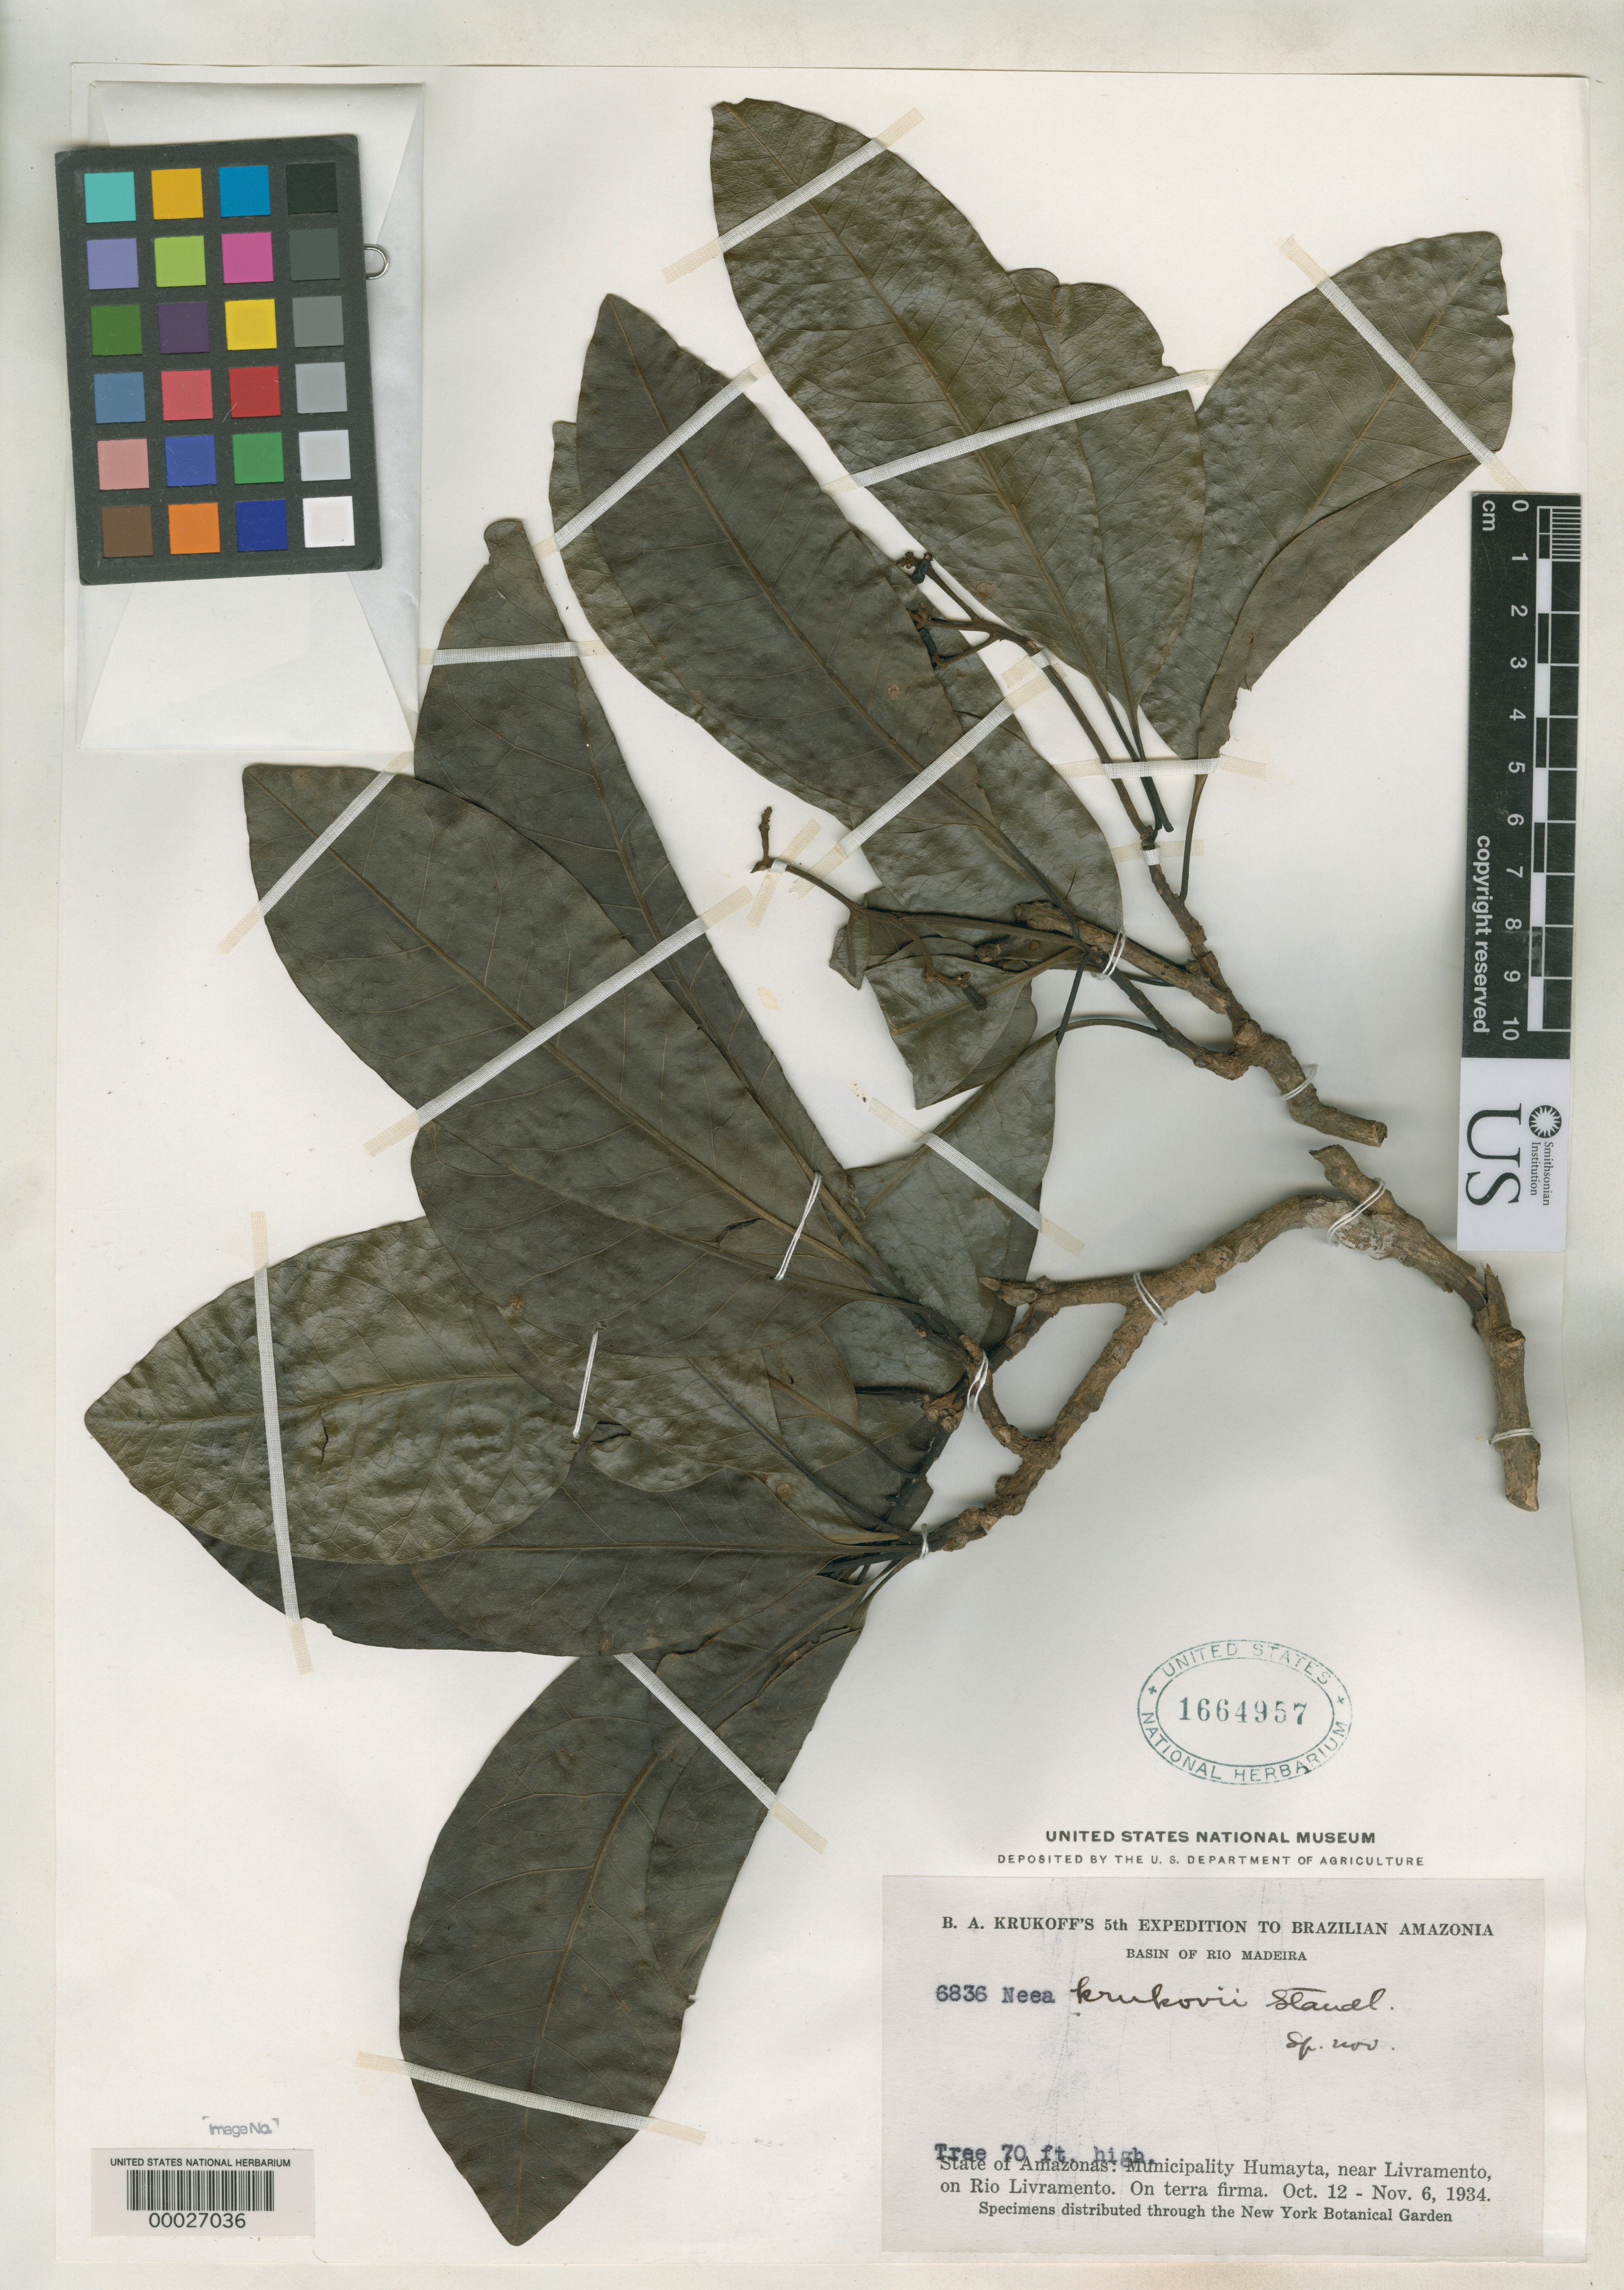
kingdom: Plantae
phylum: Tracheophyta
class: Magnoliopsida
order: Caryophyllales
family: Nyctaginaceae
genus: Neea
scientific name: Neea krukovii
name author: Standl.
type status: Isotype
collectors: B. A. Krukoff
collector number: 6836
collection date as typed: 12 Oct 1934 to 06 Nov 1934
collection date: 1934-10-12/1934-11-06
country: Brazil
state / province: Amazonas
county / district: Humaitá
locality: Near Livramento on Rio Livramento, basin of Rio Madeira.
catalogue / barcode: US 1664957